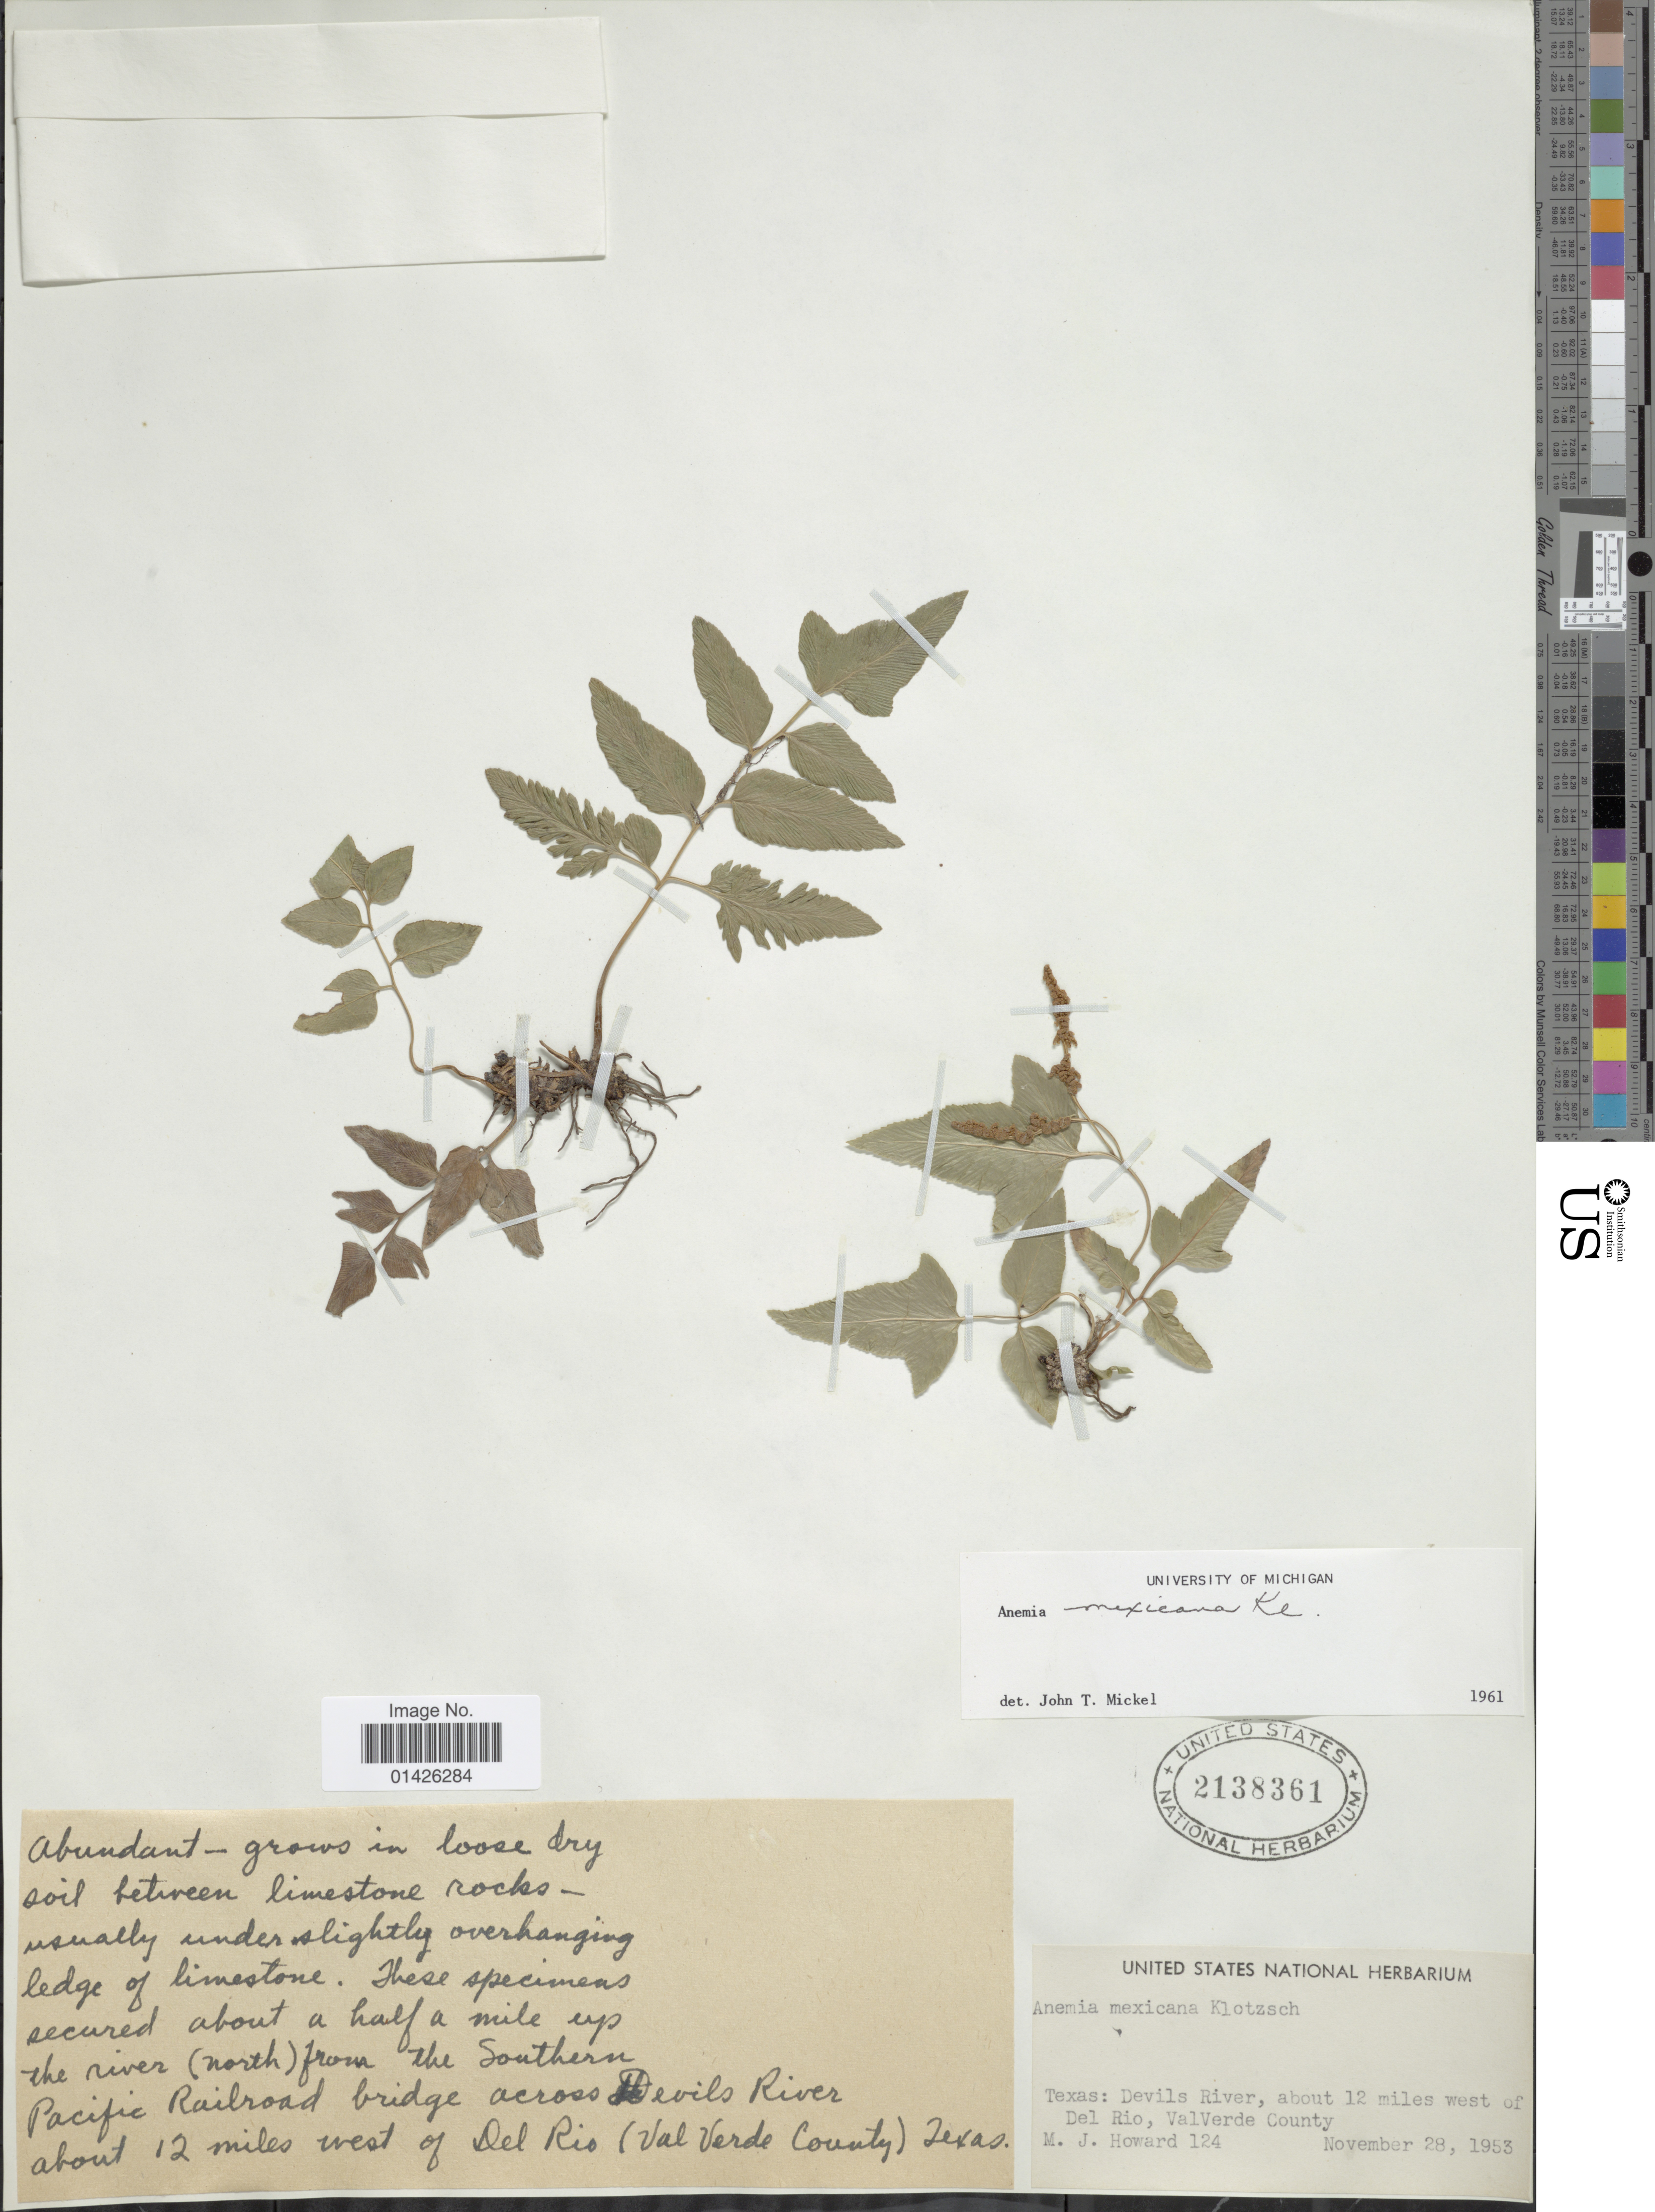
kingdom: Plantae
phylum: Tracheophyta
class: Polypodiopsida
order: Schizaeales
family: Anemiaceae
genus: Anemia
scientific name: Anemia mexicana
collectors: M. Howard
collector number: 124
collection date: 1953-11-28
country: United States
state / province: Texas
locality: Devils River, about 12 miles west of Del Rio, ValVerde County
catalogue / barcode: US 2138361